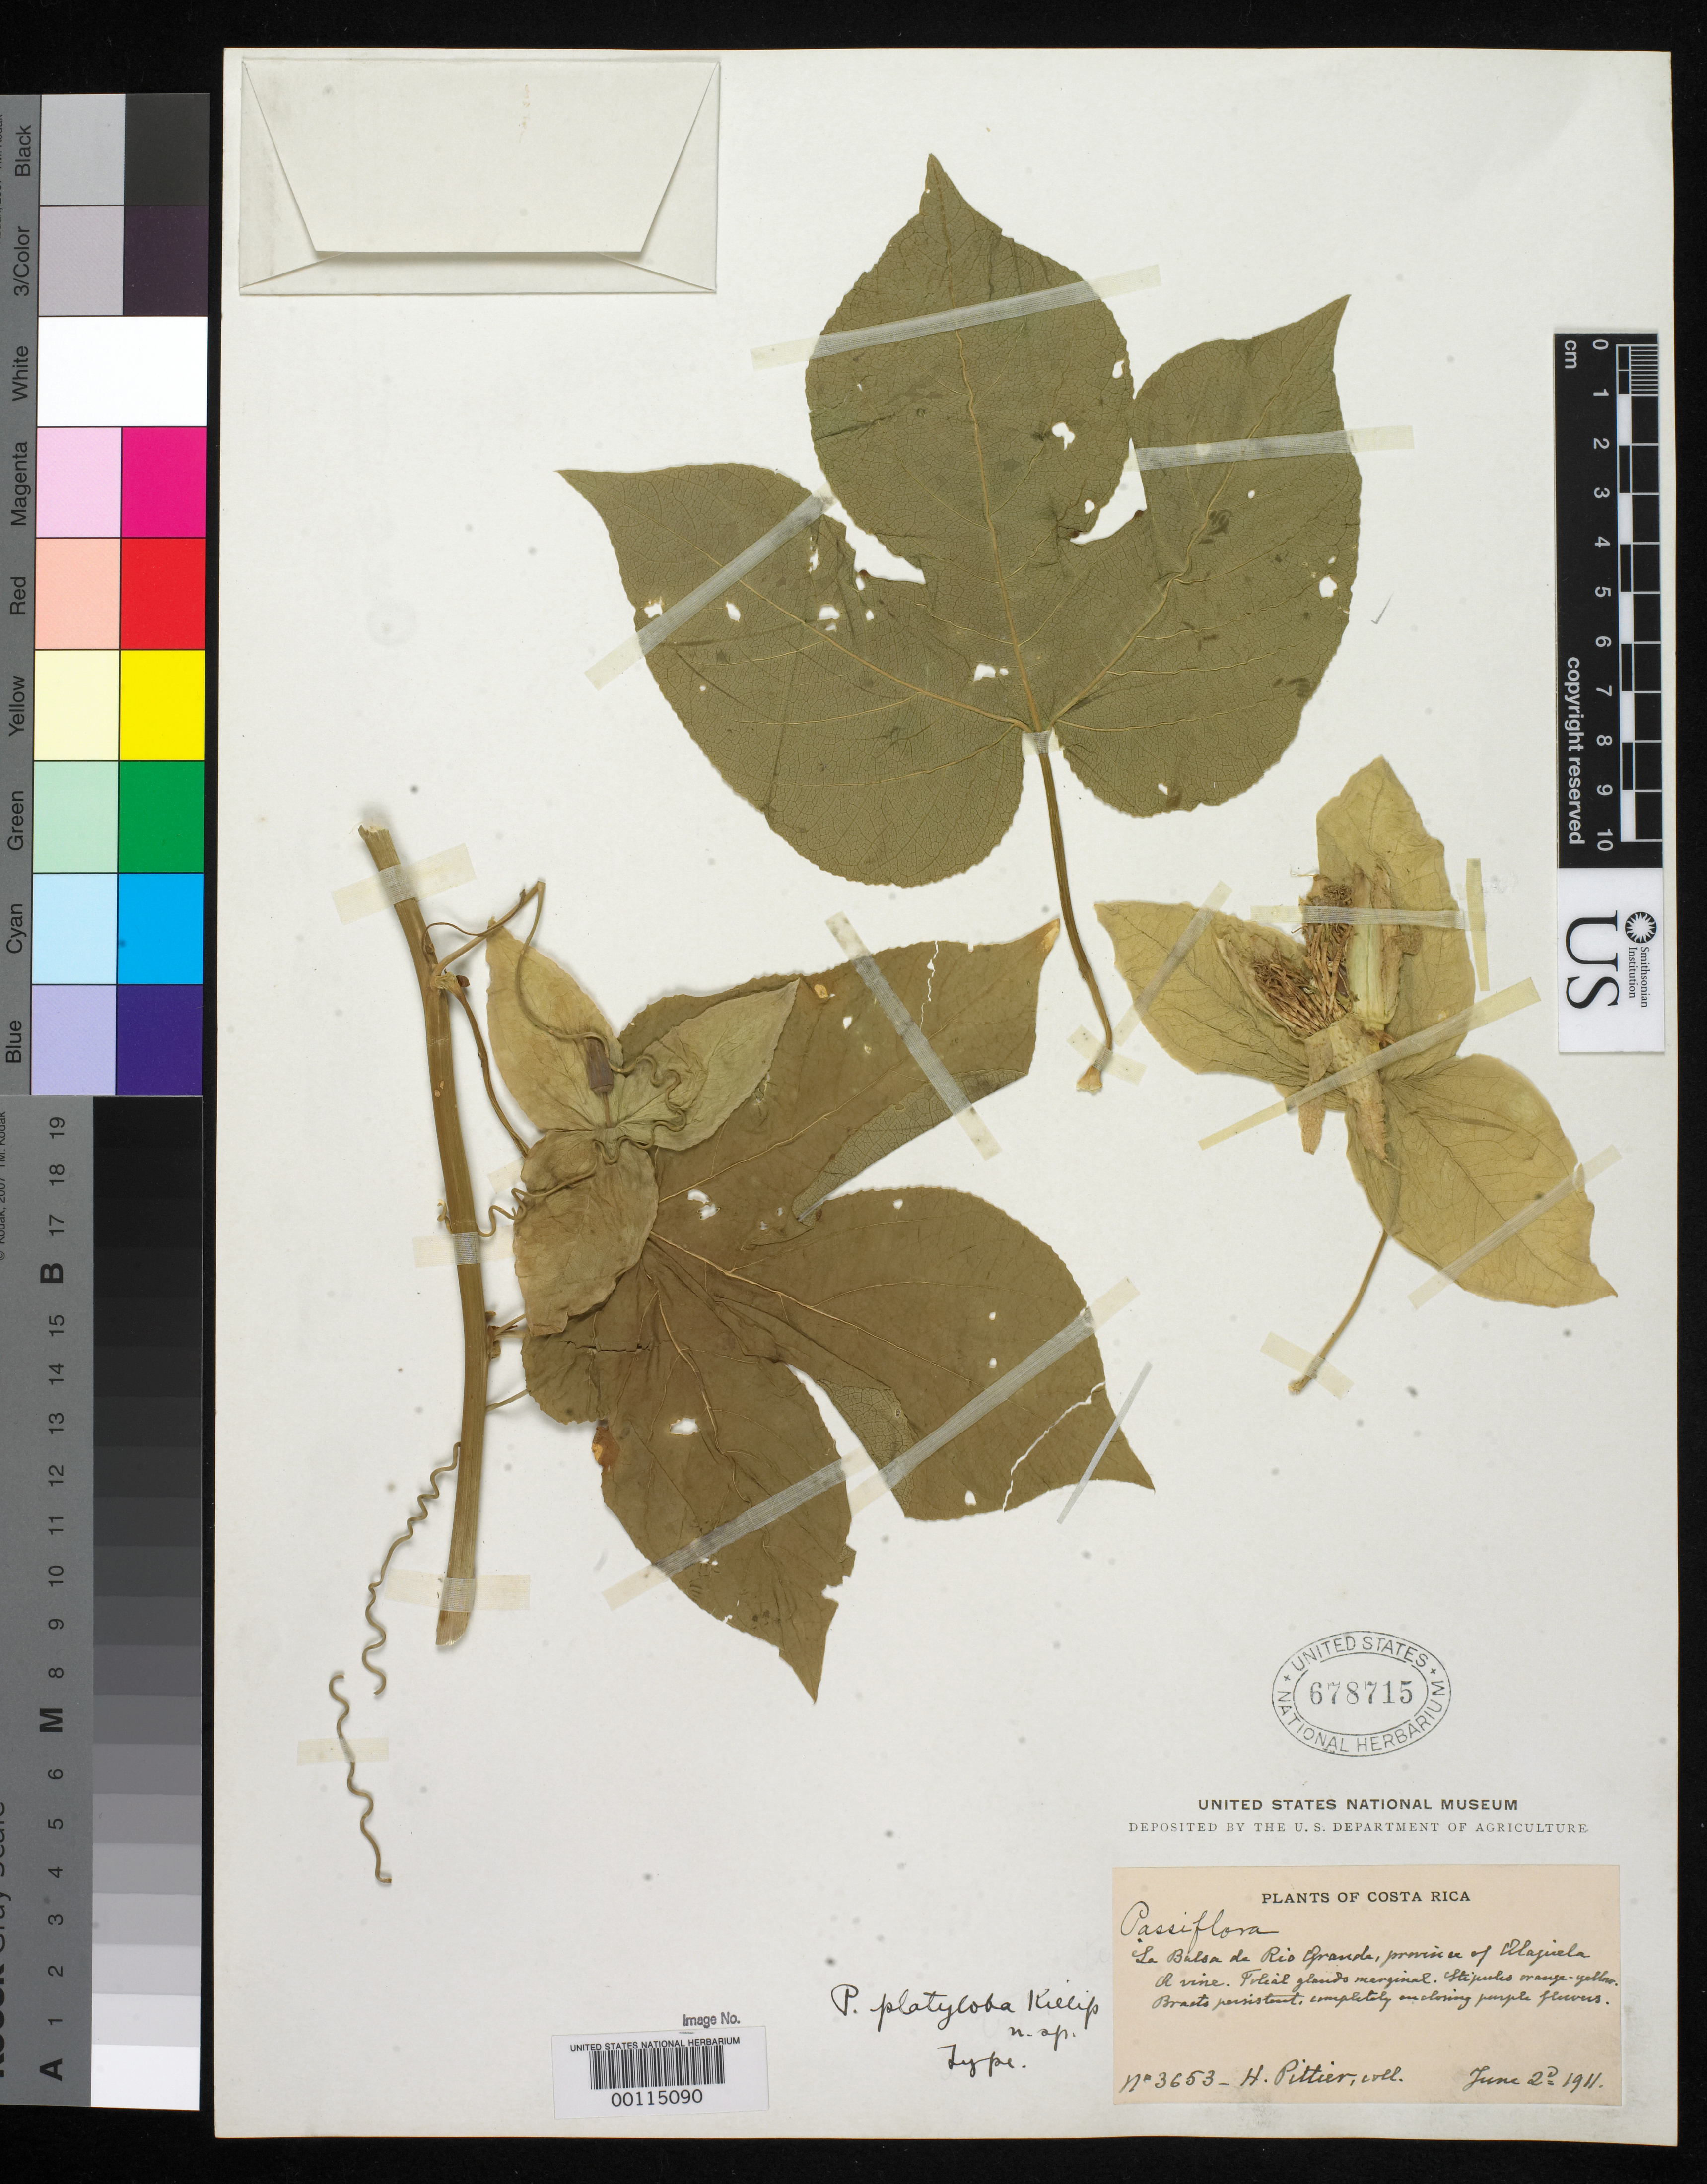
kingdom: Plantae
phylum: Tracheophyta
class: Magnoliopsida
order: Malpighiales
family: Passifloraceae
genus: Passiflora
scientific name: Passiflora platyloba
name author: Killip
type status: Holotype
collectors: H. F. Pittier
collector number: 3653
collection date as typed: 02 Jun 1911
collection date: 1911-06-02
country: Costa Rica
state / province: Alajuela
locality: La Blasa de Rio Grande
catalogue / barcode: US 678715